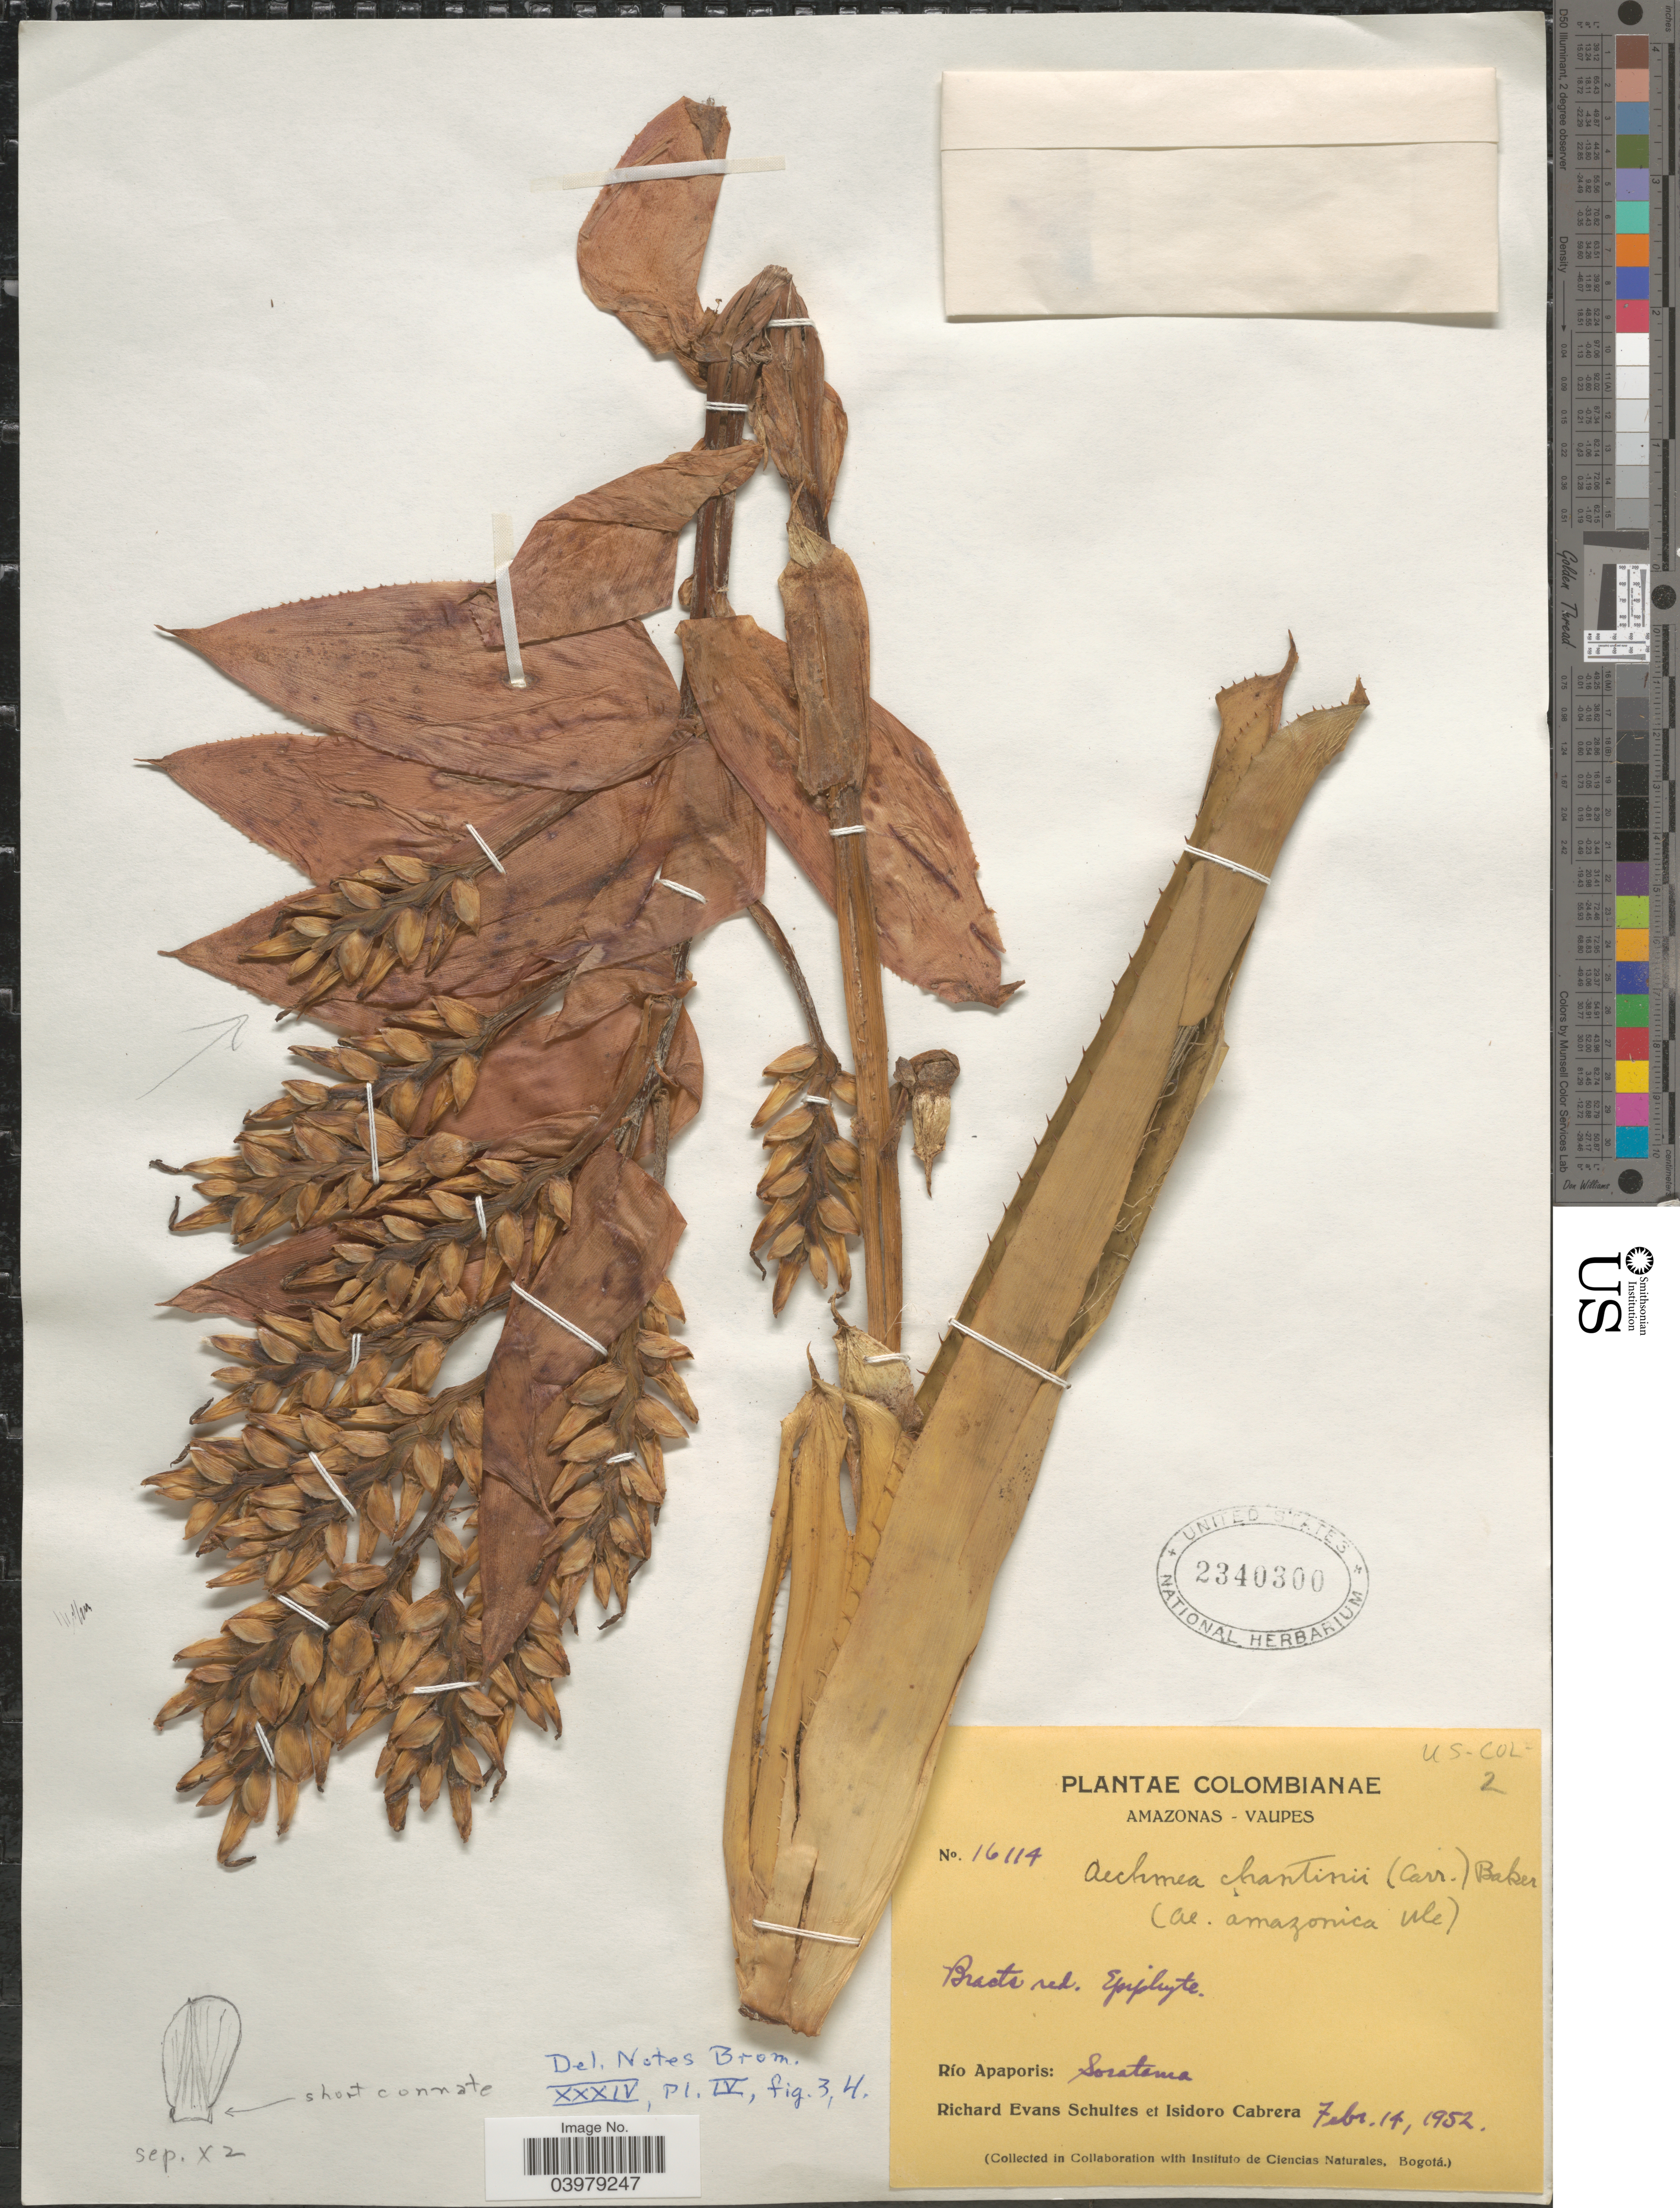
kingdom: Plantae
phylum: Tracheophyta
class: Liliopsida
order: Poales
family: Bromeliaceae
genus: Aechmea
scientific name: Aechmea chantinii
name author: (Carrière) Baker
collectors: R. E. Schultes & I. Cabrera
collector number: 16114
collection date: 1952-02-14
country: Colombia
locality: Amazonas-Vaupes. Río Apaporis: Soratama.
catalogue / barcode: US 2340300